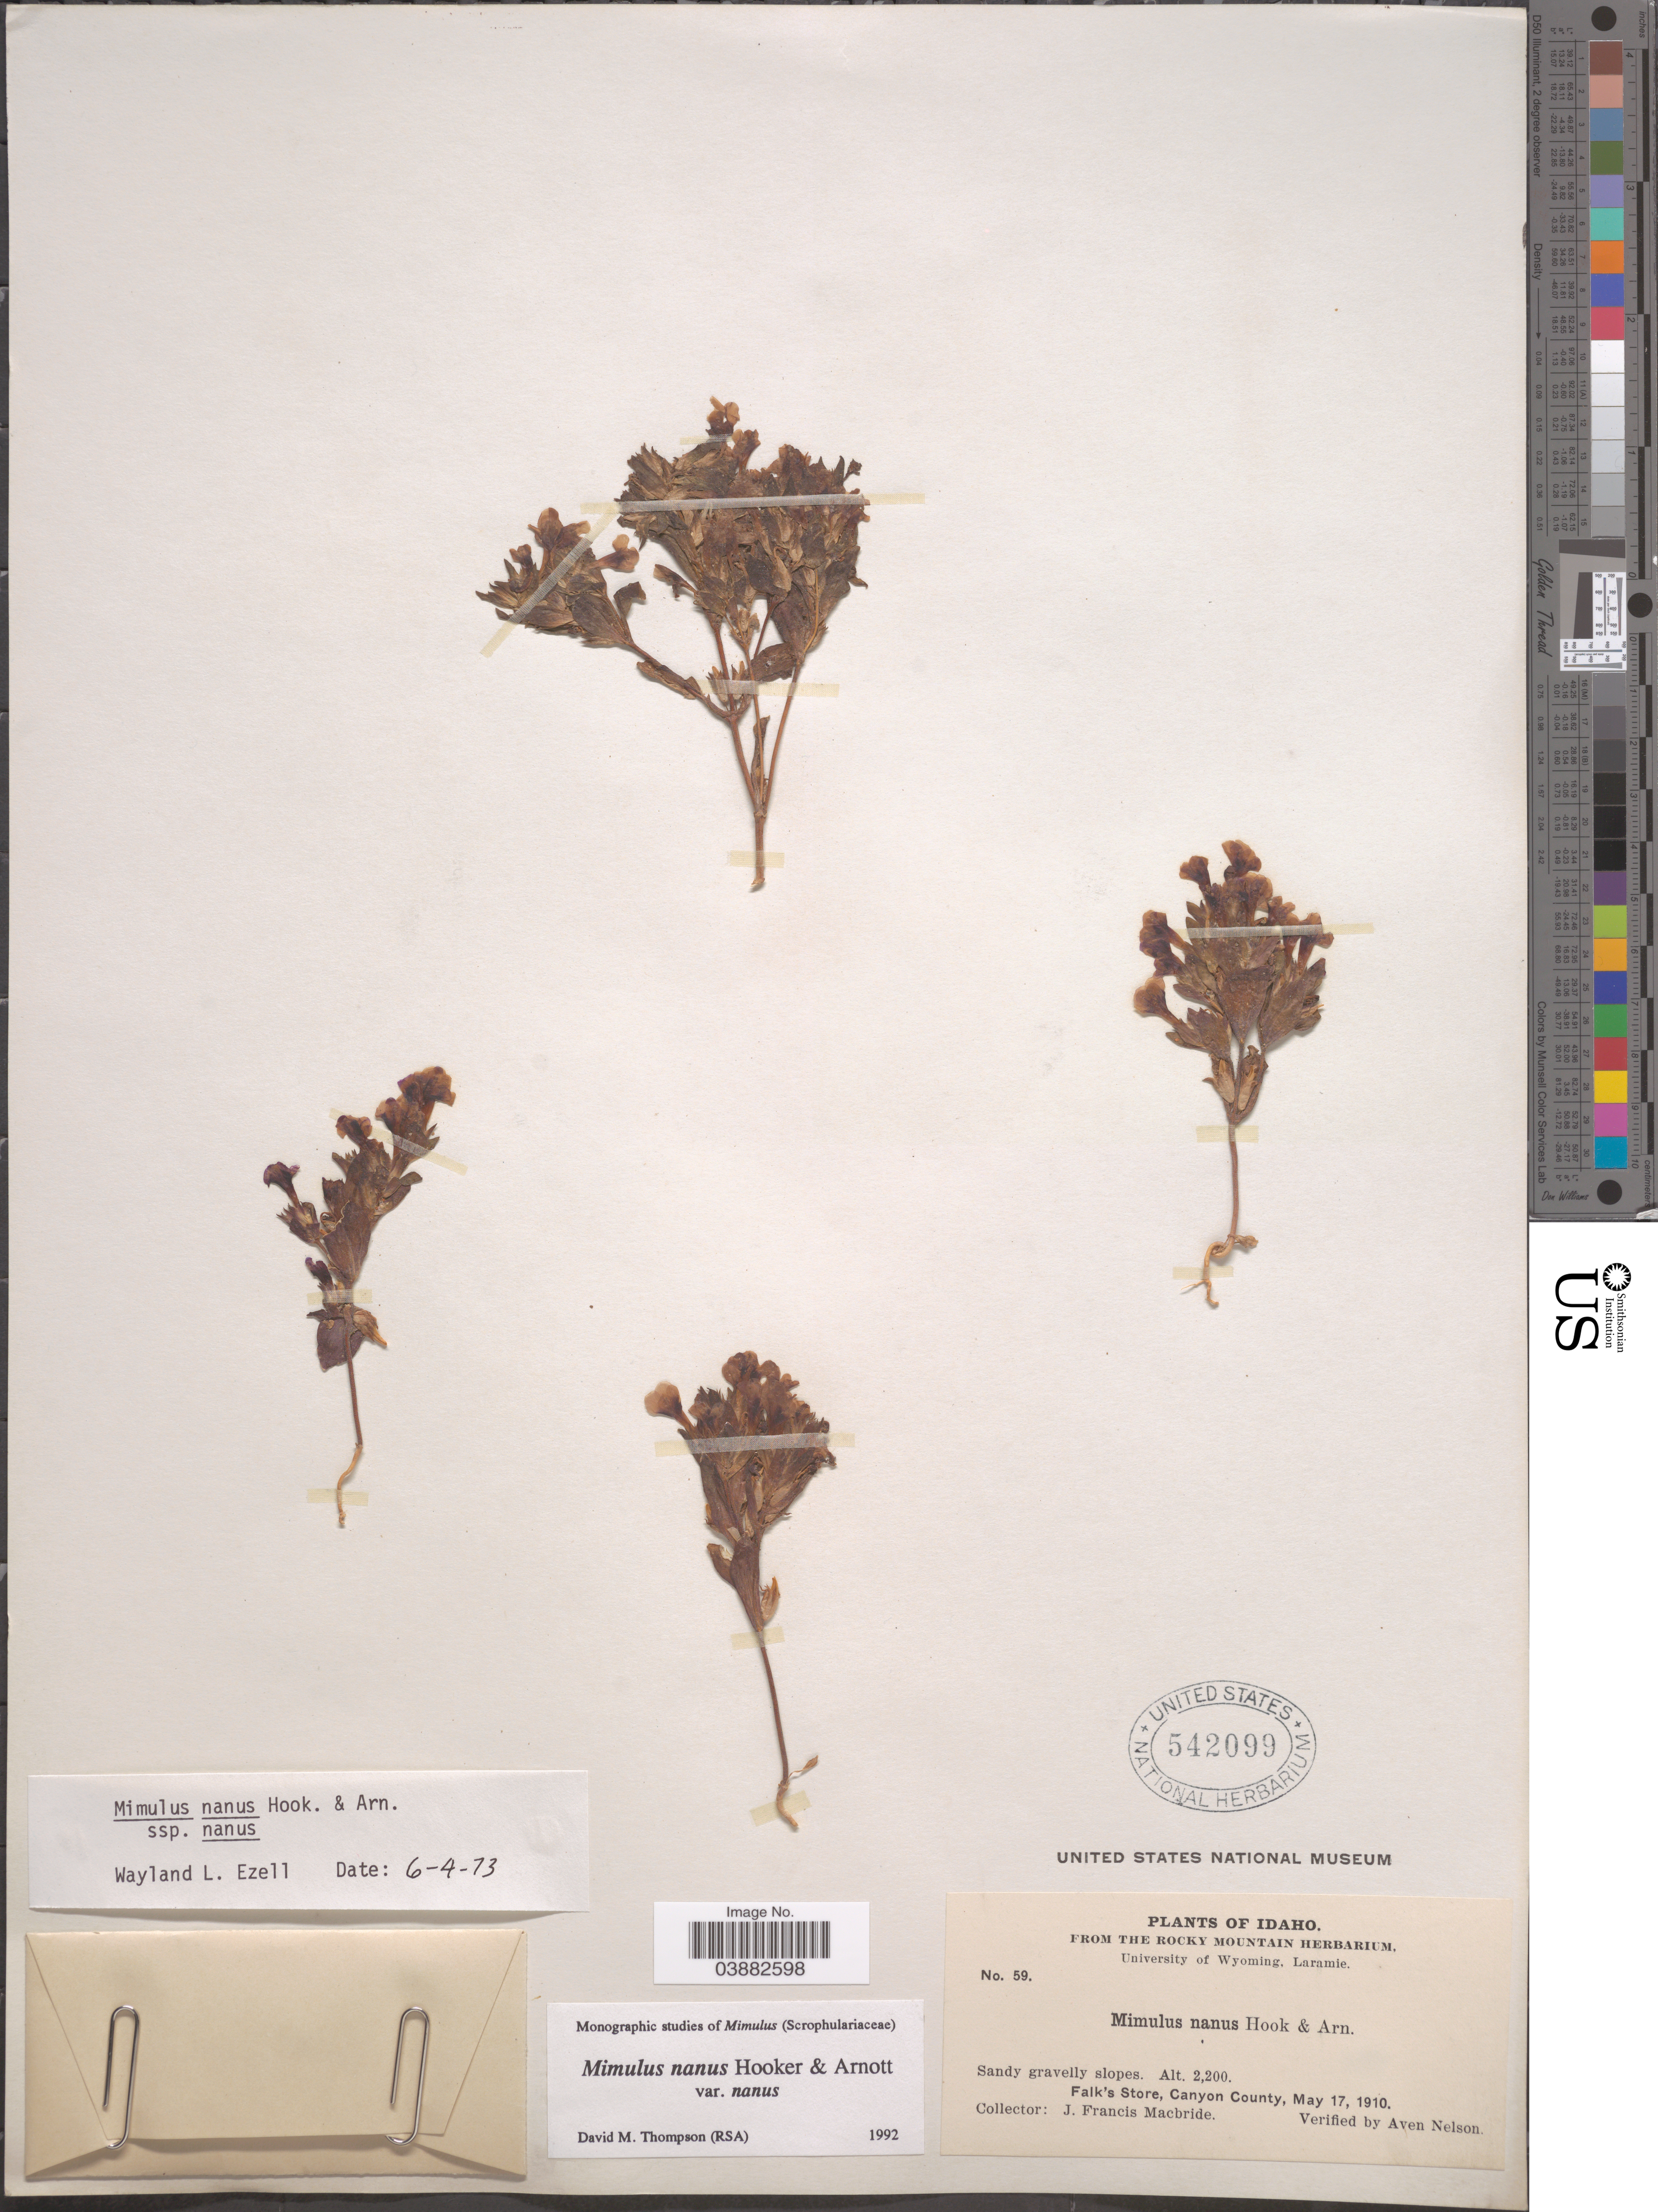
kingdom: Plantae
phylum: Tracheophyta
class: Magnoliopsida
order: Lamiales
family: Phrymaceae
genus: Mimulus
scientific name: Mimulus nanus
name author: Hook. & Arn.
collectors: J. F. Macbride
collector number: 59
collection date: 1910-05-17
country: United States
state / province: Idaho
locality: Falk's Store, Canyon County.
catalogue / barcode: US 542099